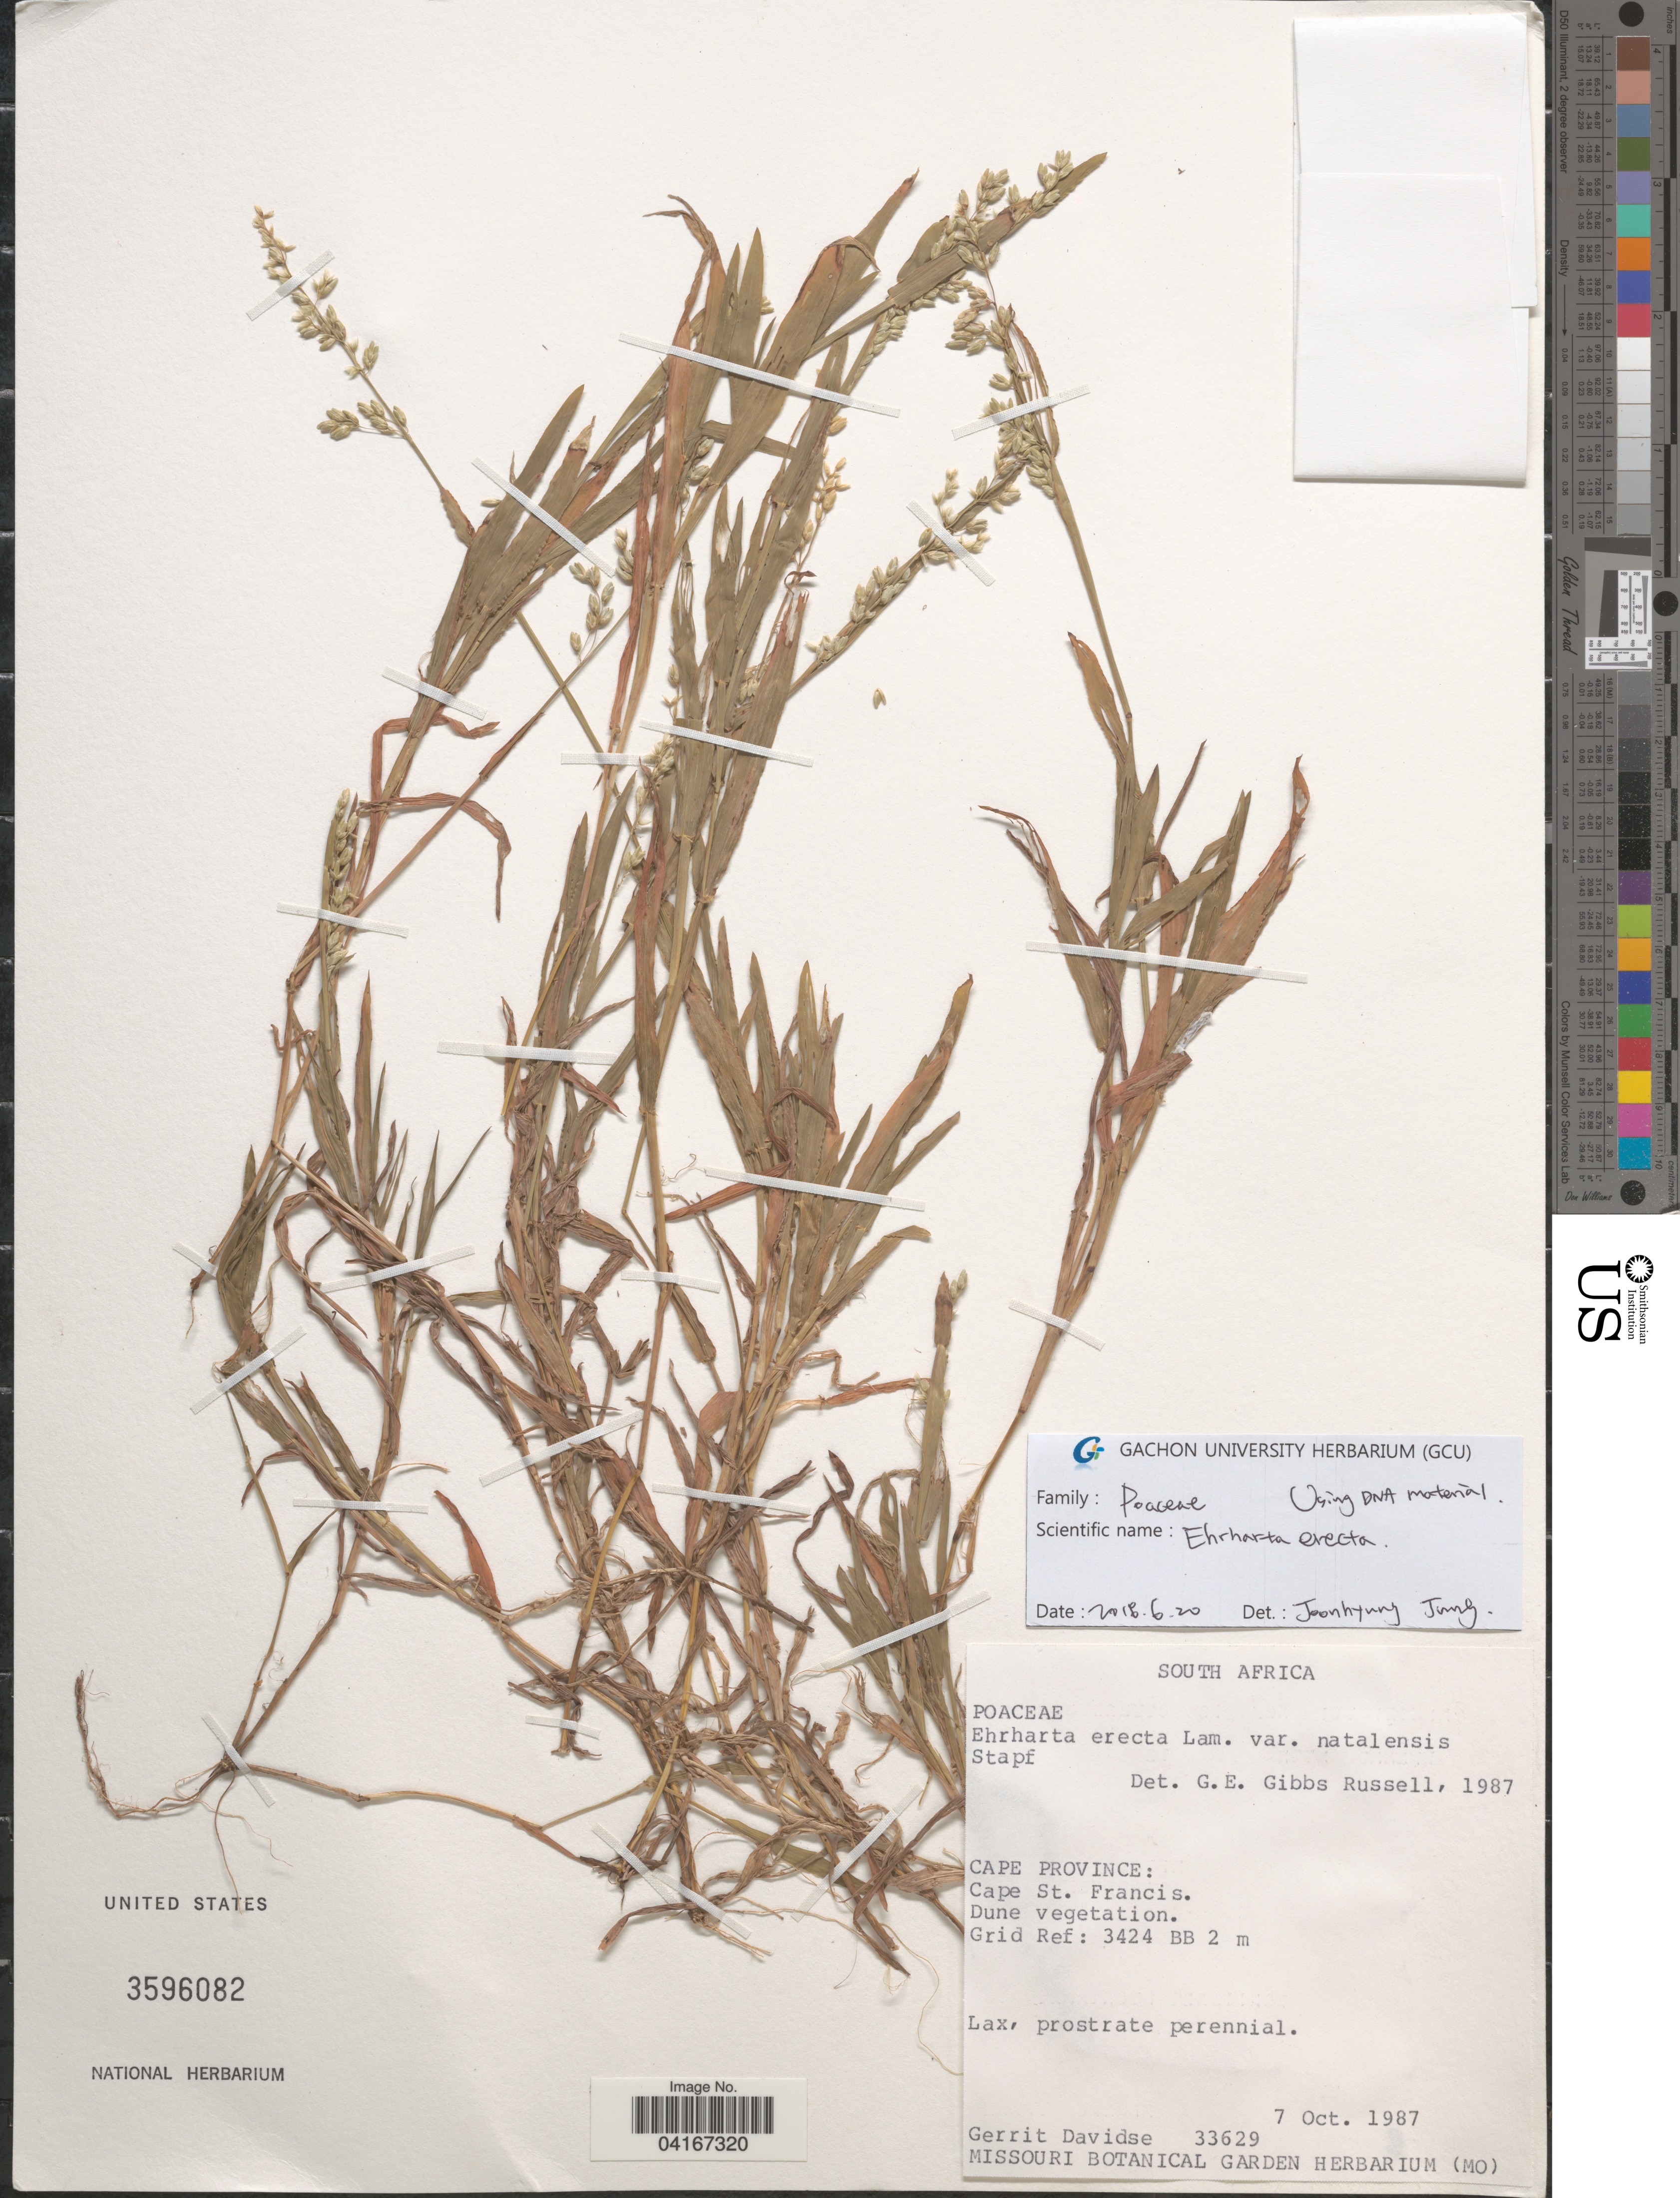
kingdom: Plantae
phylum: Tracheophyta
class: Liliopsida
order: Poales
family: Poaceae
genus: Ehrharta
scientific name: Ehrharta erecta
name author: Lam.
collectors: G. Davidse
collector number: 33629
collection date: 1987-10-07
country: South Africa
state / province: Eastern Cape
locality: Cape St. Francis. Grid Ref: 3424 BB 2 m.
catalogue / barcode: US 3596082